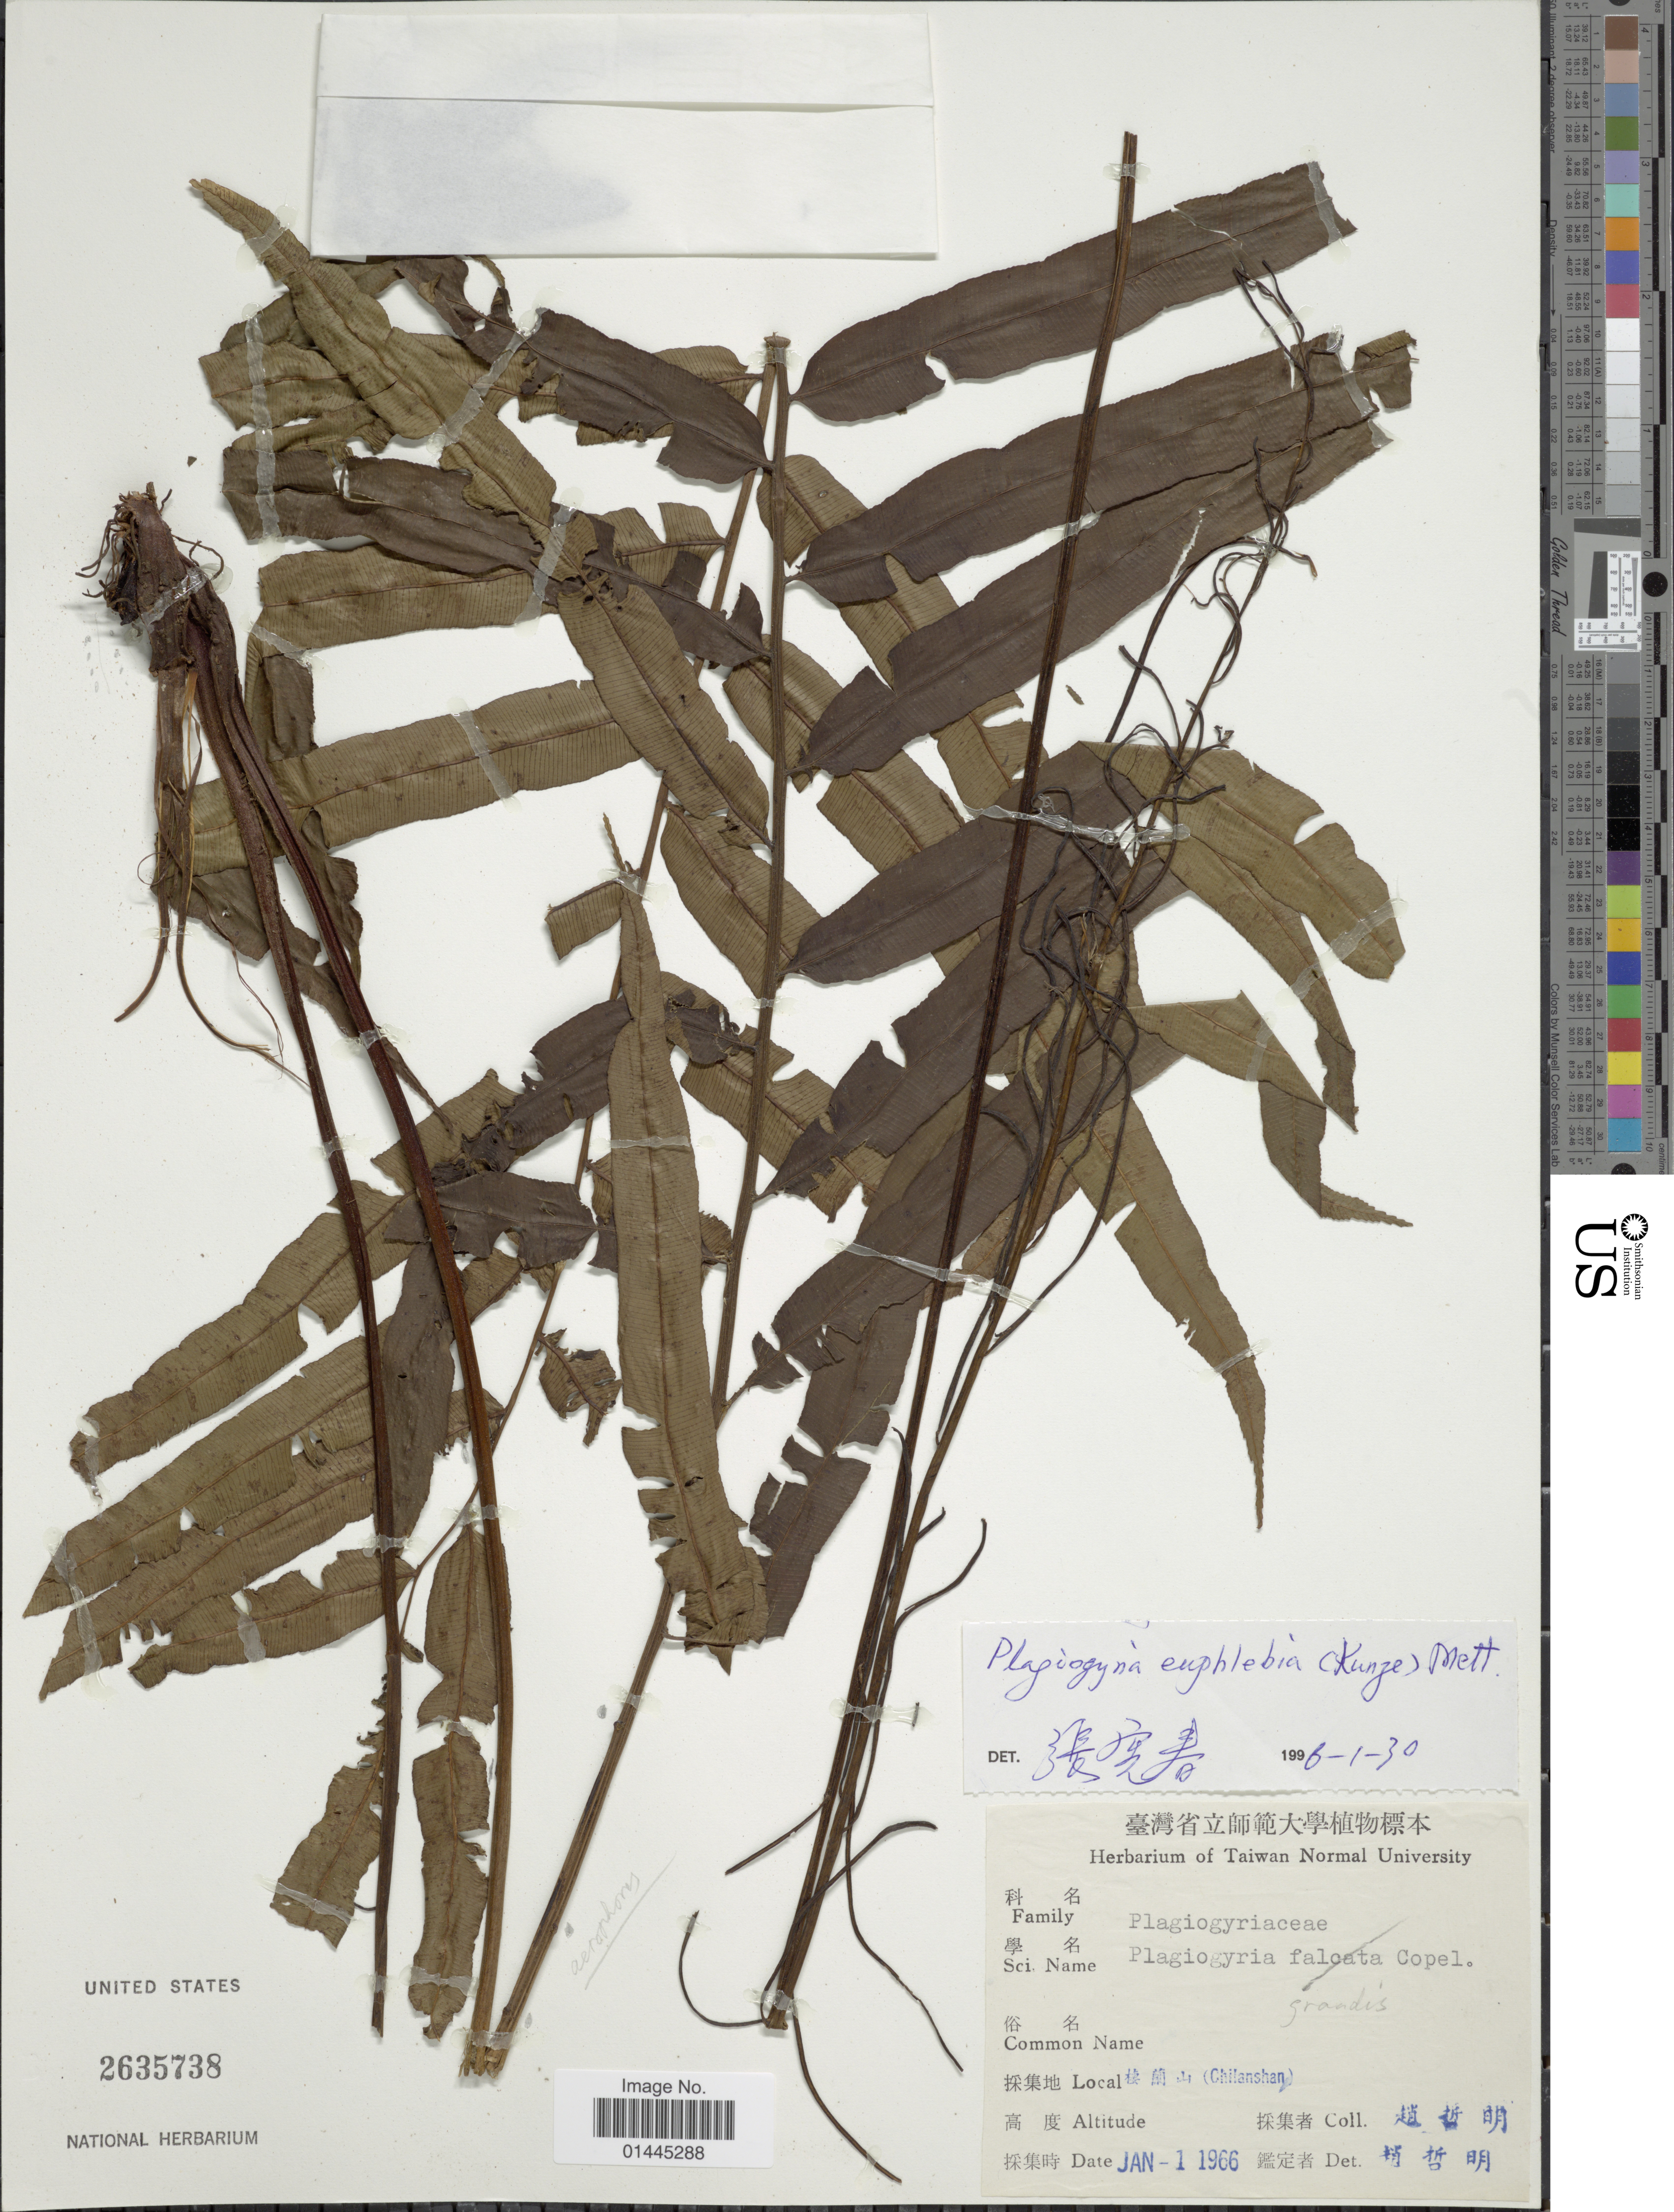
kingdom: Plantae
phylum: Tracheophyta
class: Polypodiopsida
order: Cyatheales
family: Plagiogyriaceae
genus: Plagiogyria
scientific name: Plagiogyria euphlebia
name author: (Kunze) Mett.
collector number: X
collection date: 1966-01-01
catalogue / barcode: US 2635738